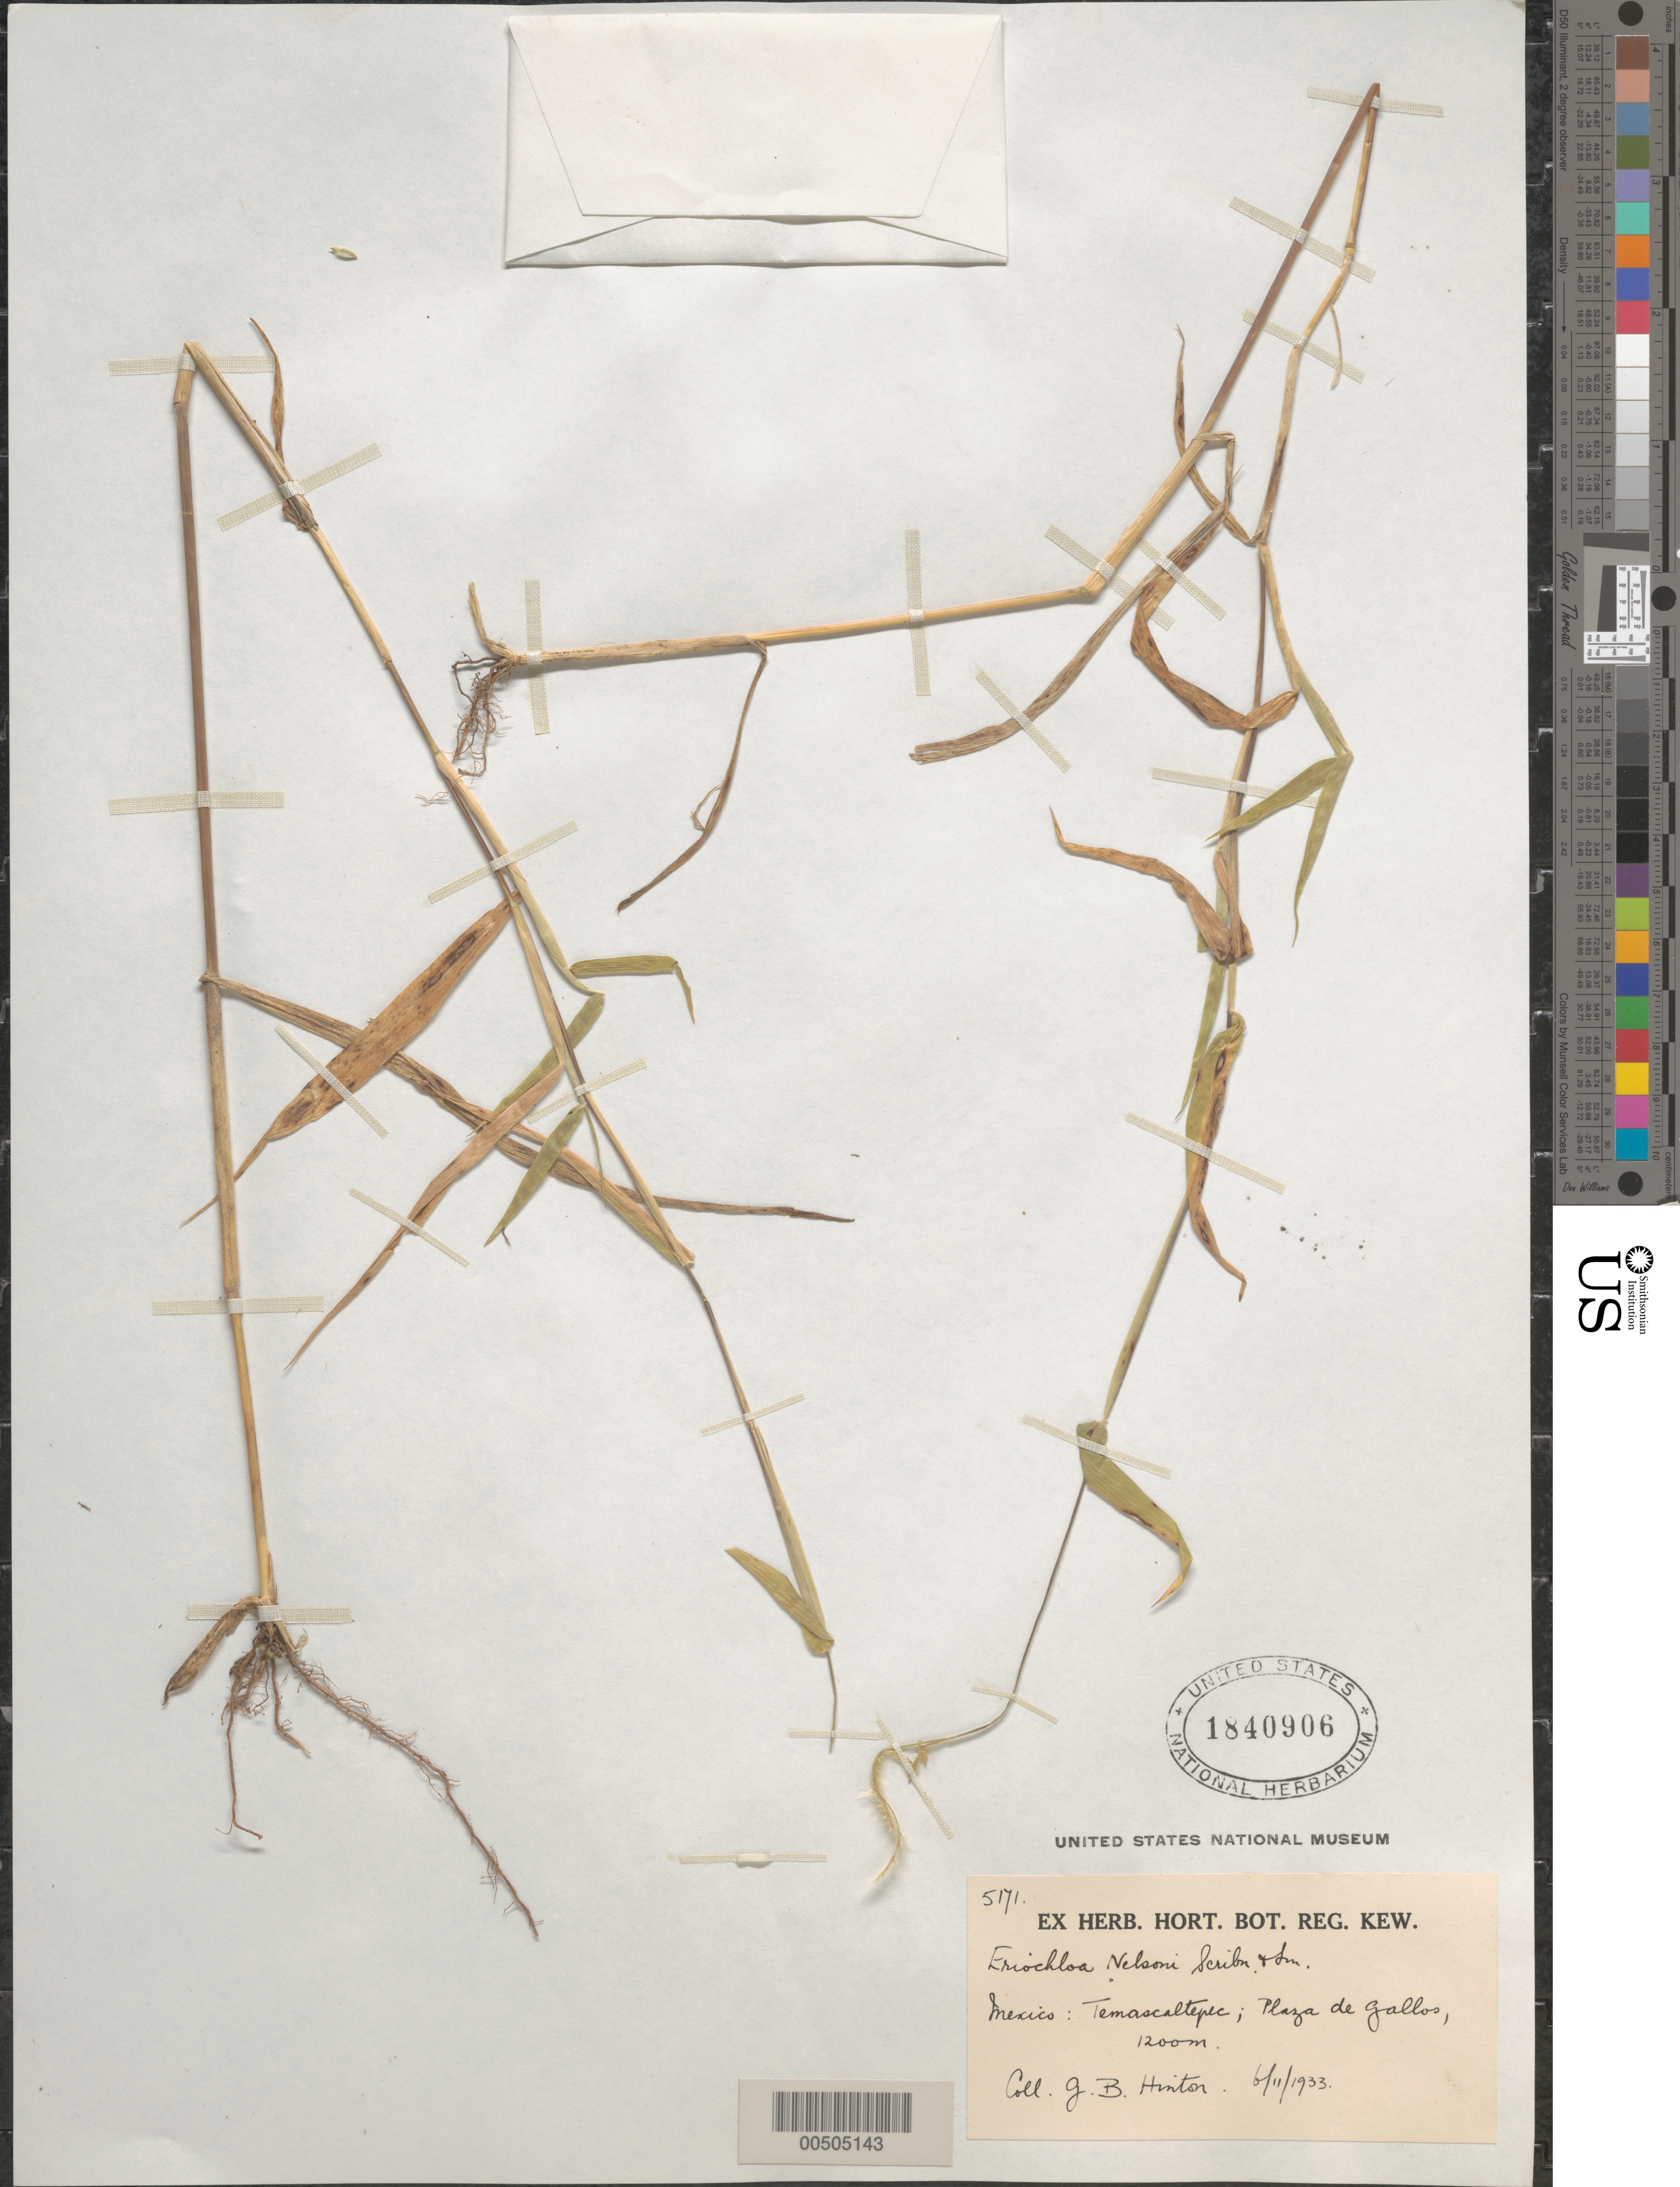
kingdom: Plantae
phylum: Tracheophyta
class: Liliopsida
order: Poales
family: Poaceae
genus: Eriochloa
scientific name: Eriochloa nelsonii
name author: Scribn. & J.G. Sm.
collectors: G. B. Hinton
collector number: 5171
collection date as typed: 6 Nov 1933 or 11 Jun 1933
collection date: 1933-06-11 or 1933-11-06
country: Mexico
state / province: México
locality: Temascaltepec, Plaza de Gallos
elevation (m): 1200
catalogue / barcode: US 1840906